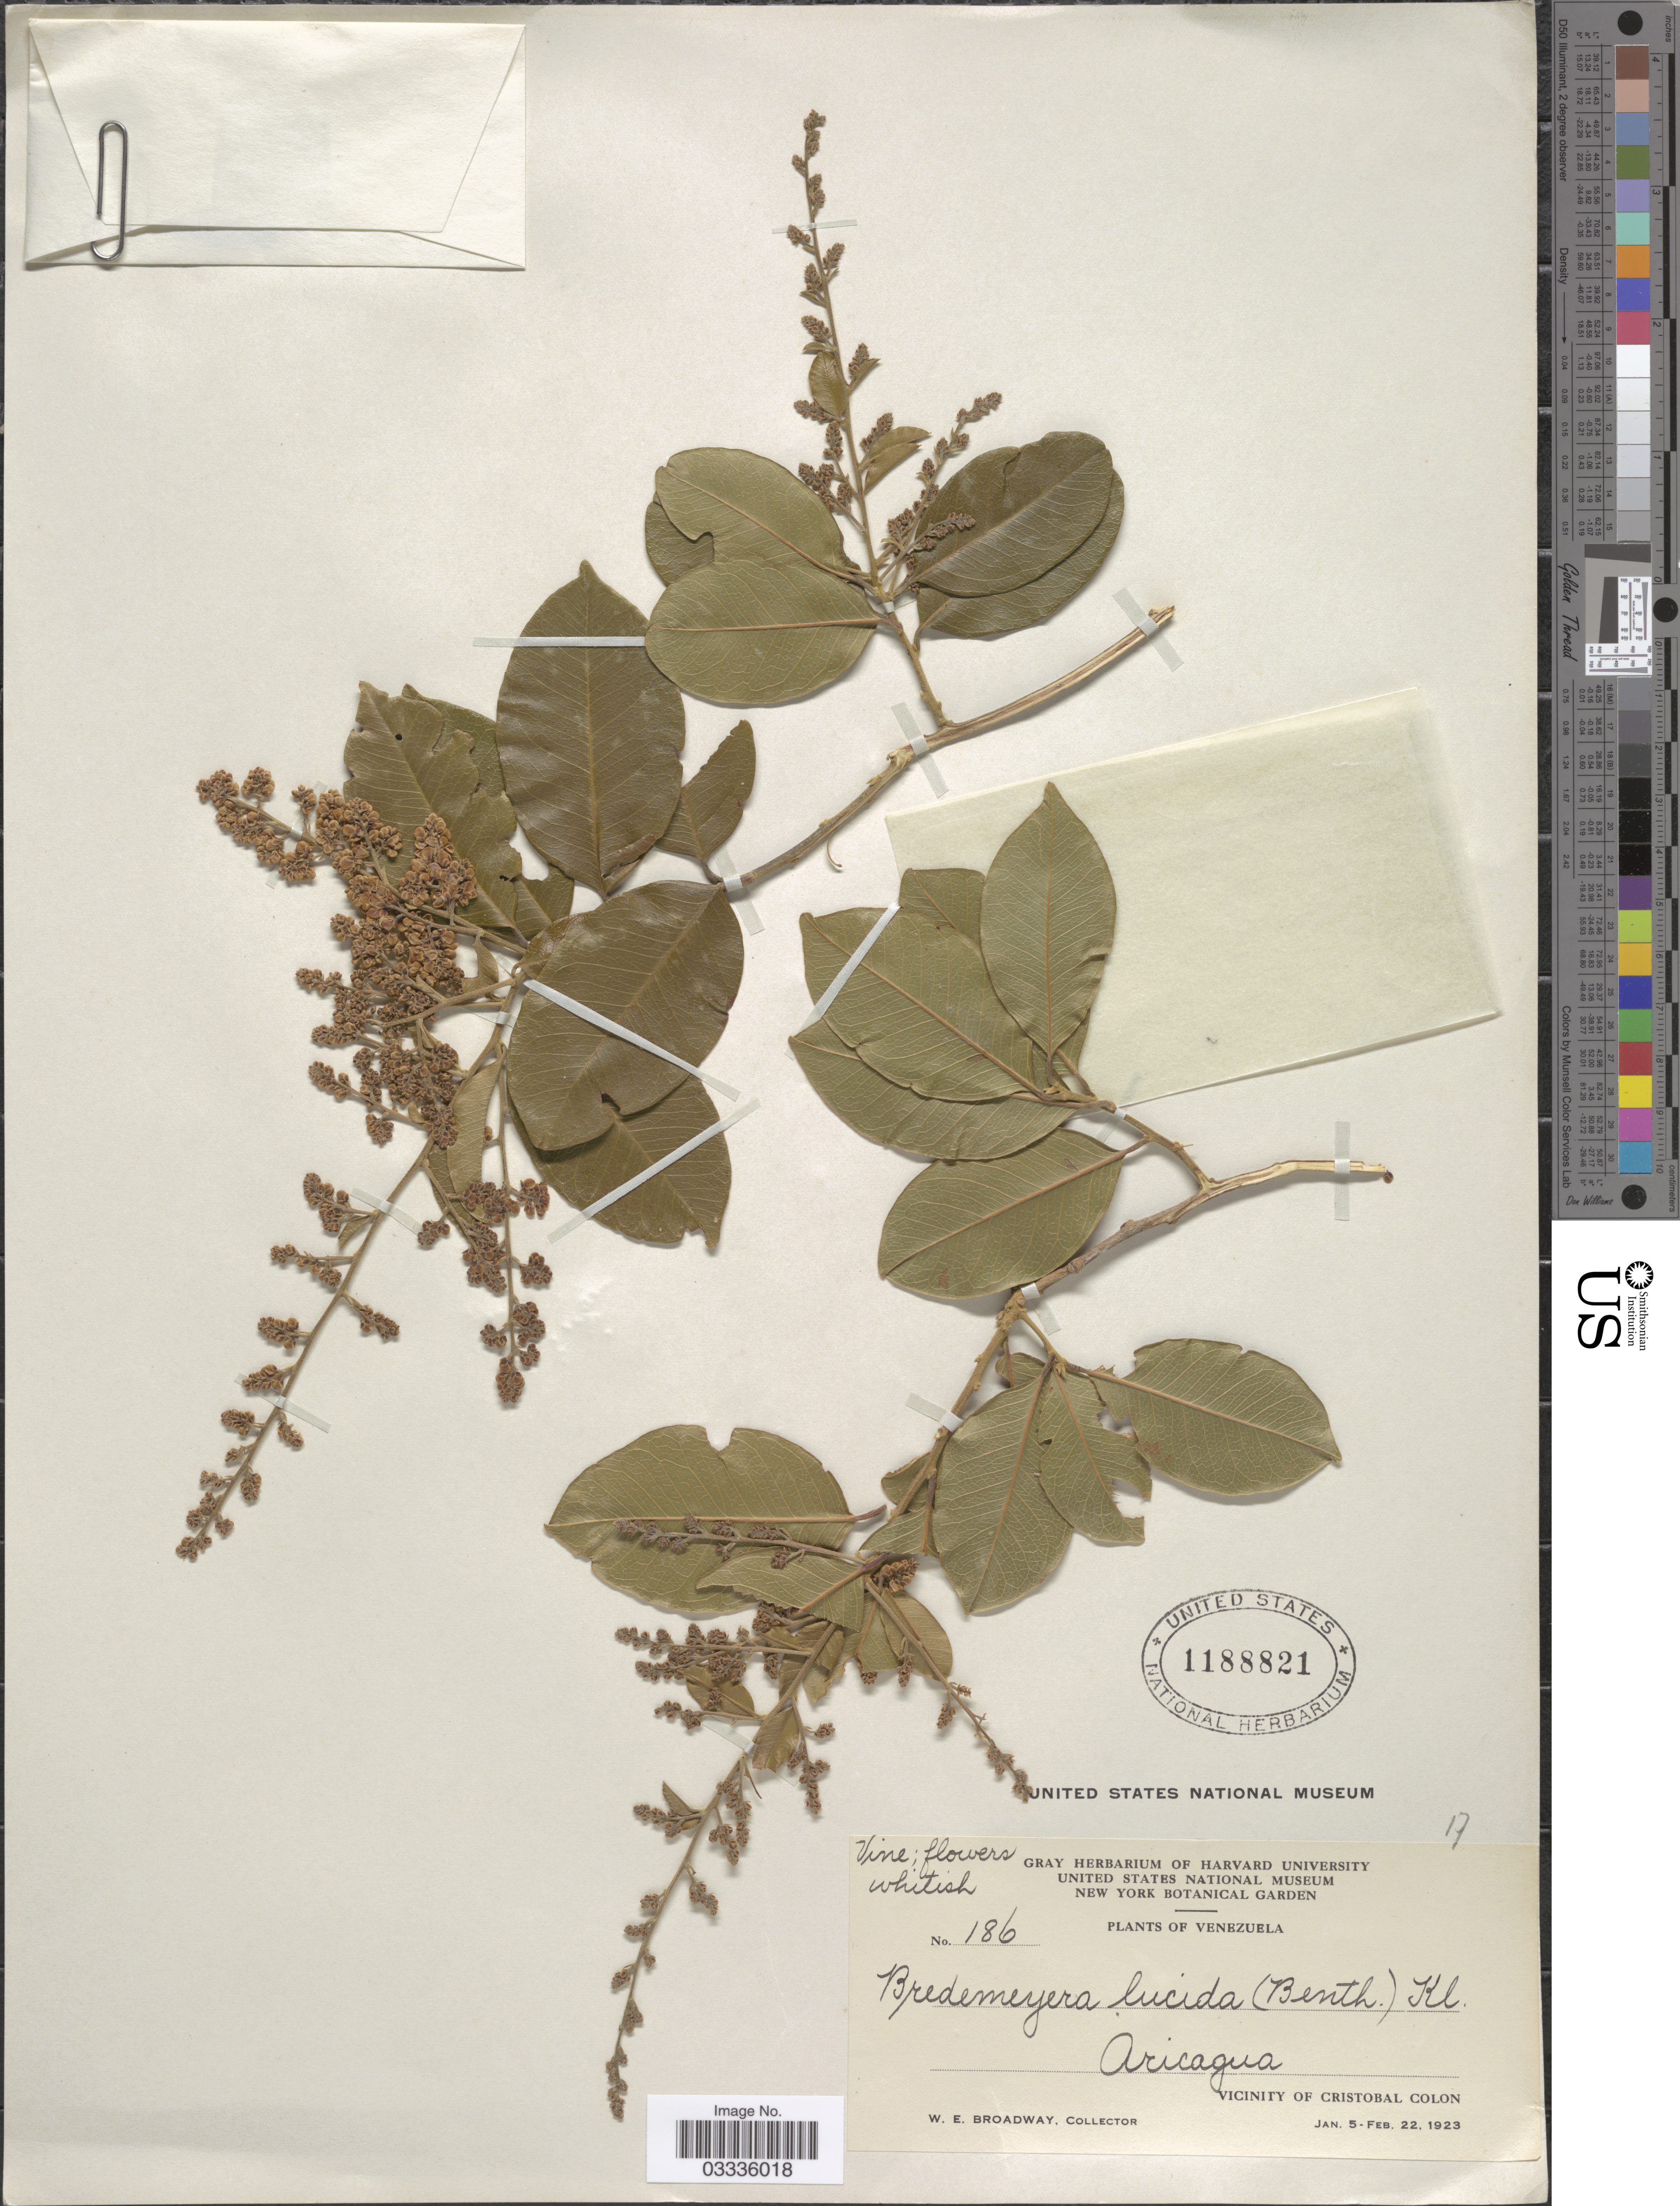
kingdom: Plantae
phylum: Tracheophyta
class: Magnoliopsida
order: Fabales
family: Polygalaceae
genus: Bredemeyera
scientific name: Bredemeyera lucida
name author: (Benth.) Klotzsch ex Hassk.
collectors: W. E. Broadway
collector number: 186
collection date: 1923-01-05/1923-02-22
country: Venezuela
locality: Aricagua. Vicinity of Cristobal Colon.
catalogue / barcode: US 1188821